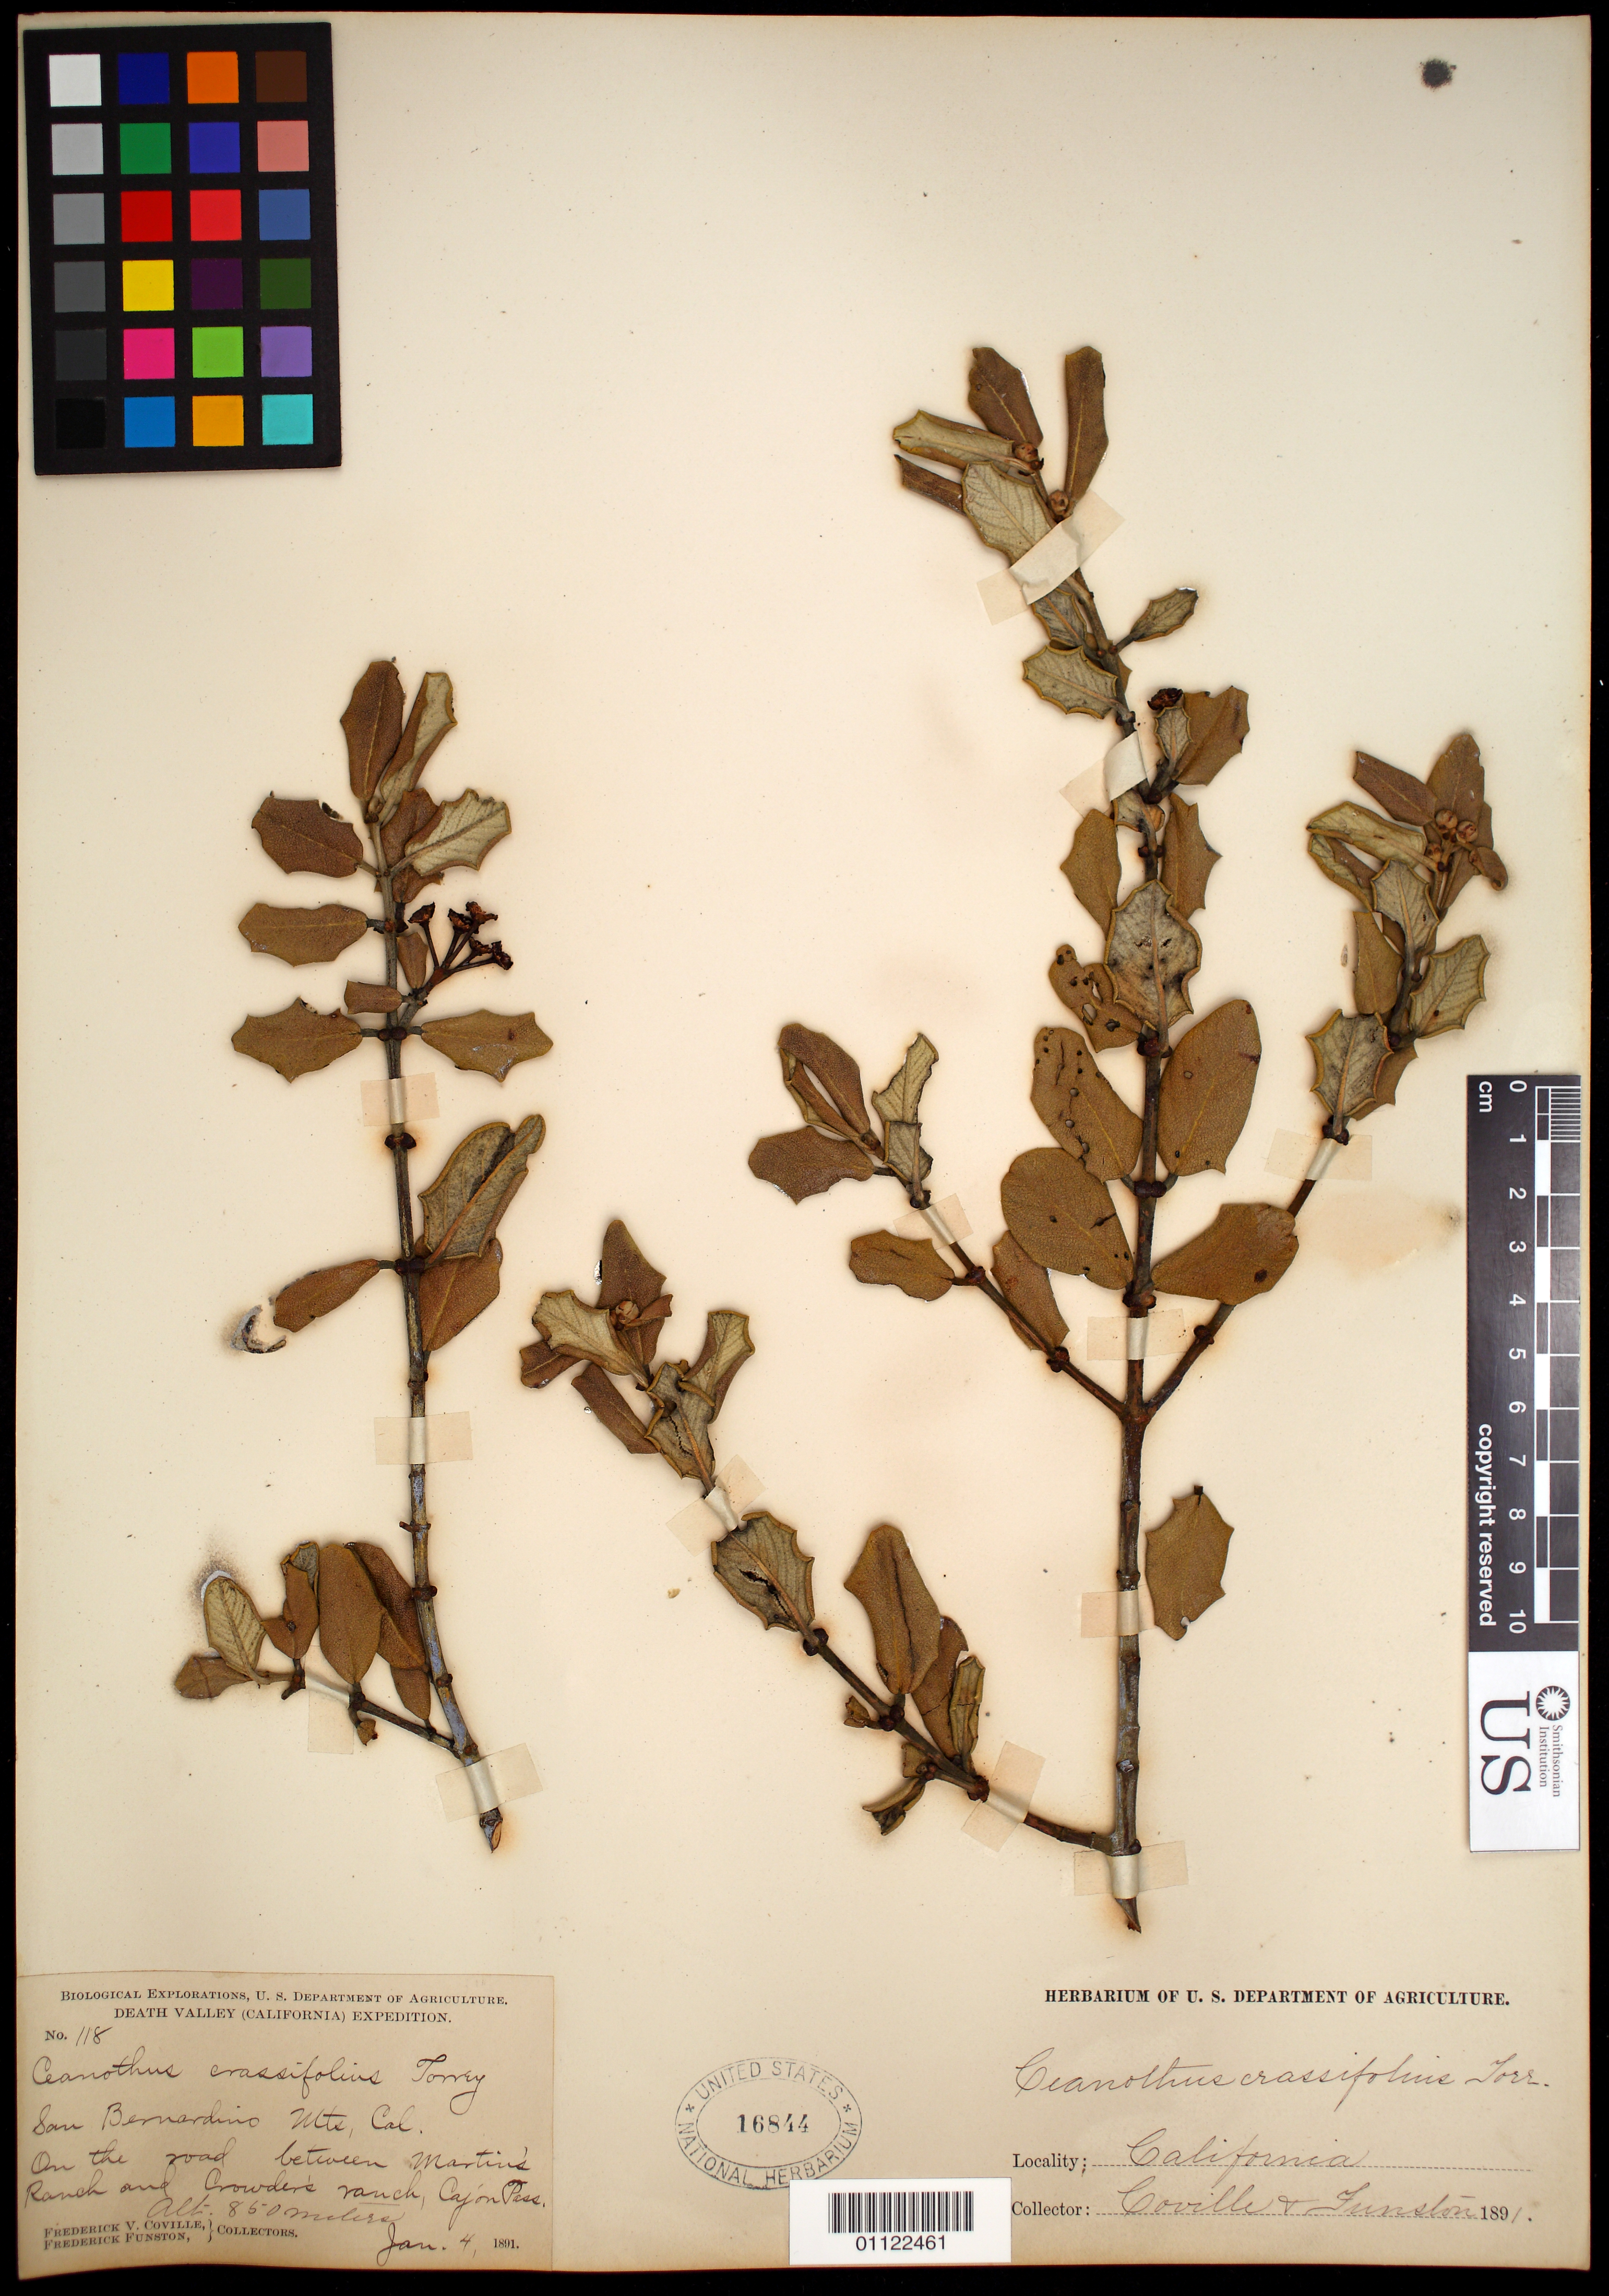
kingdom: Plantae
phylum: Tracheophyta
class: Magnoliopsida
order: Rosales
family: Rhamnaceae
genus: Ceanothus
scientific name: Ceanothus cordulatus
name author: Kellogg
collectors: F. V. Coville & F. Funston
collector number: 118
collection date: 1891-01-04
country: United States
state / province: California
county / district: San Bernardino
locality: San Bernardino Mts.,on the road between Martin's Ranch and Crowder's Ranch, Cajon Pass.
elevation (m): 850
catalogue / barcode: US 16844